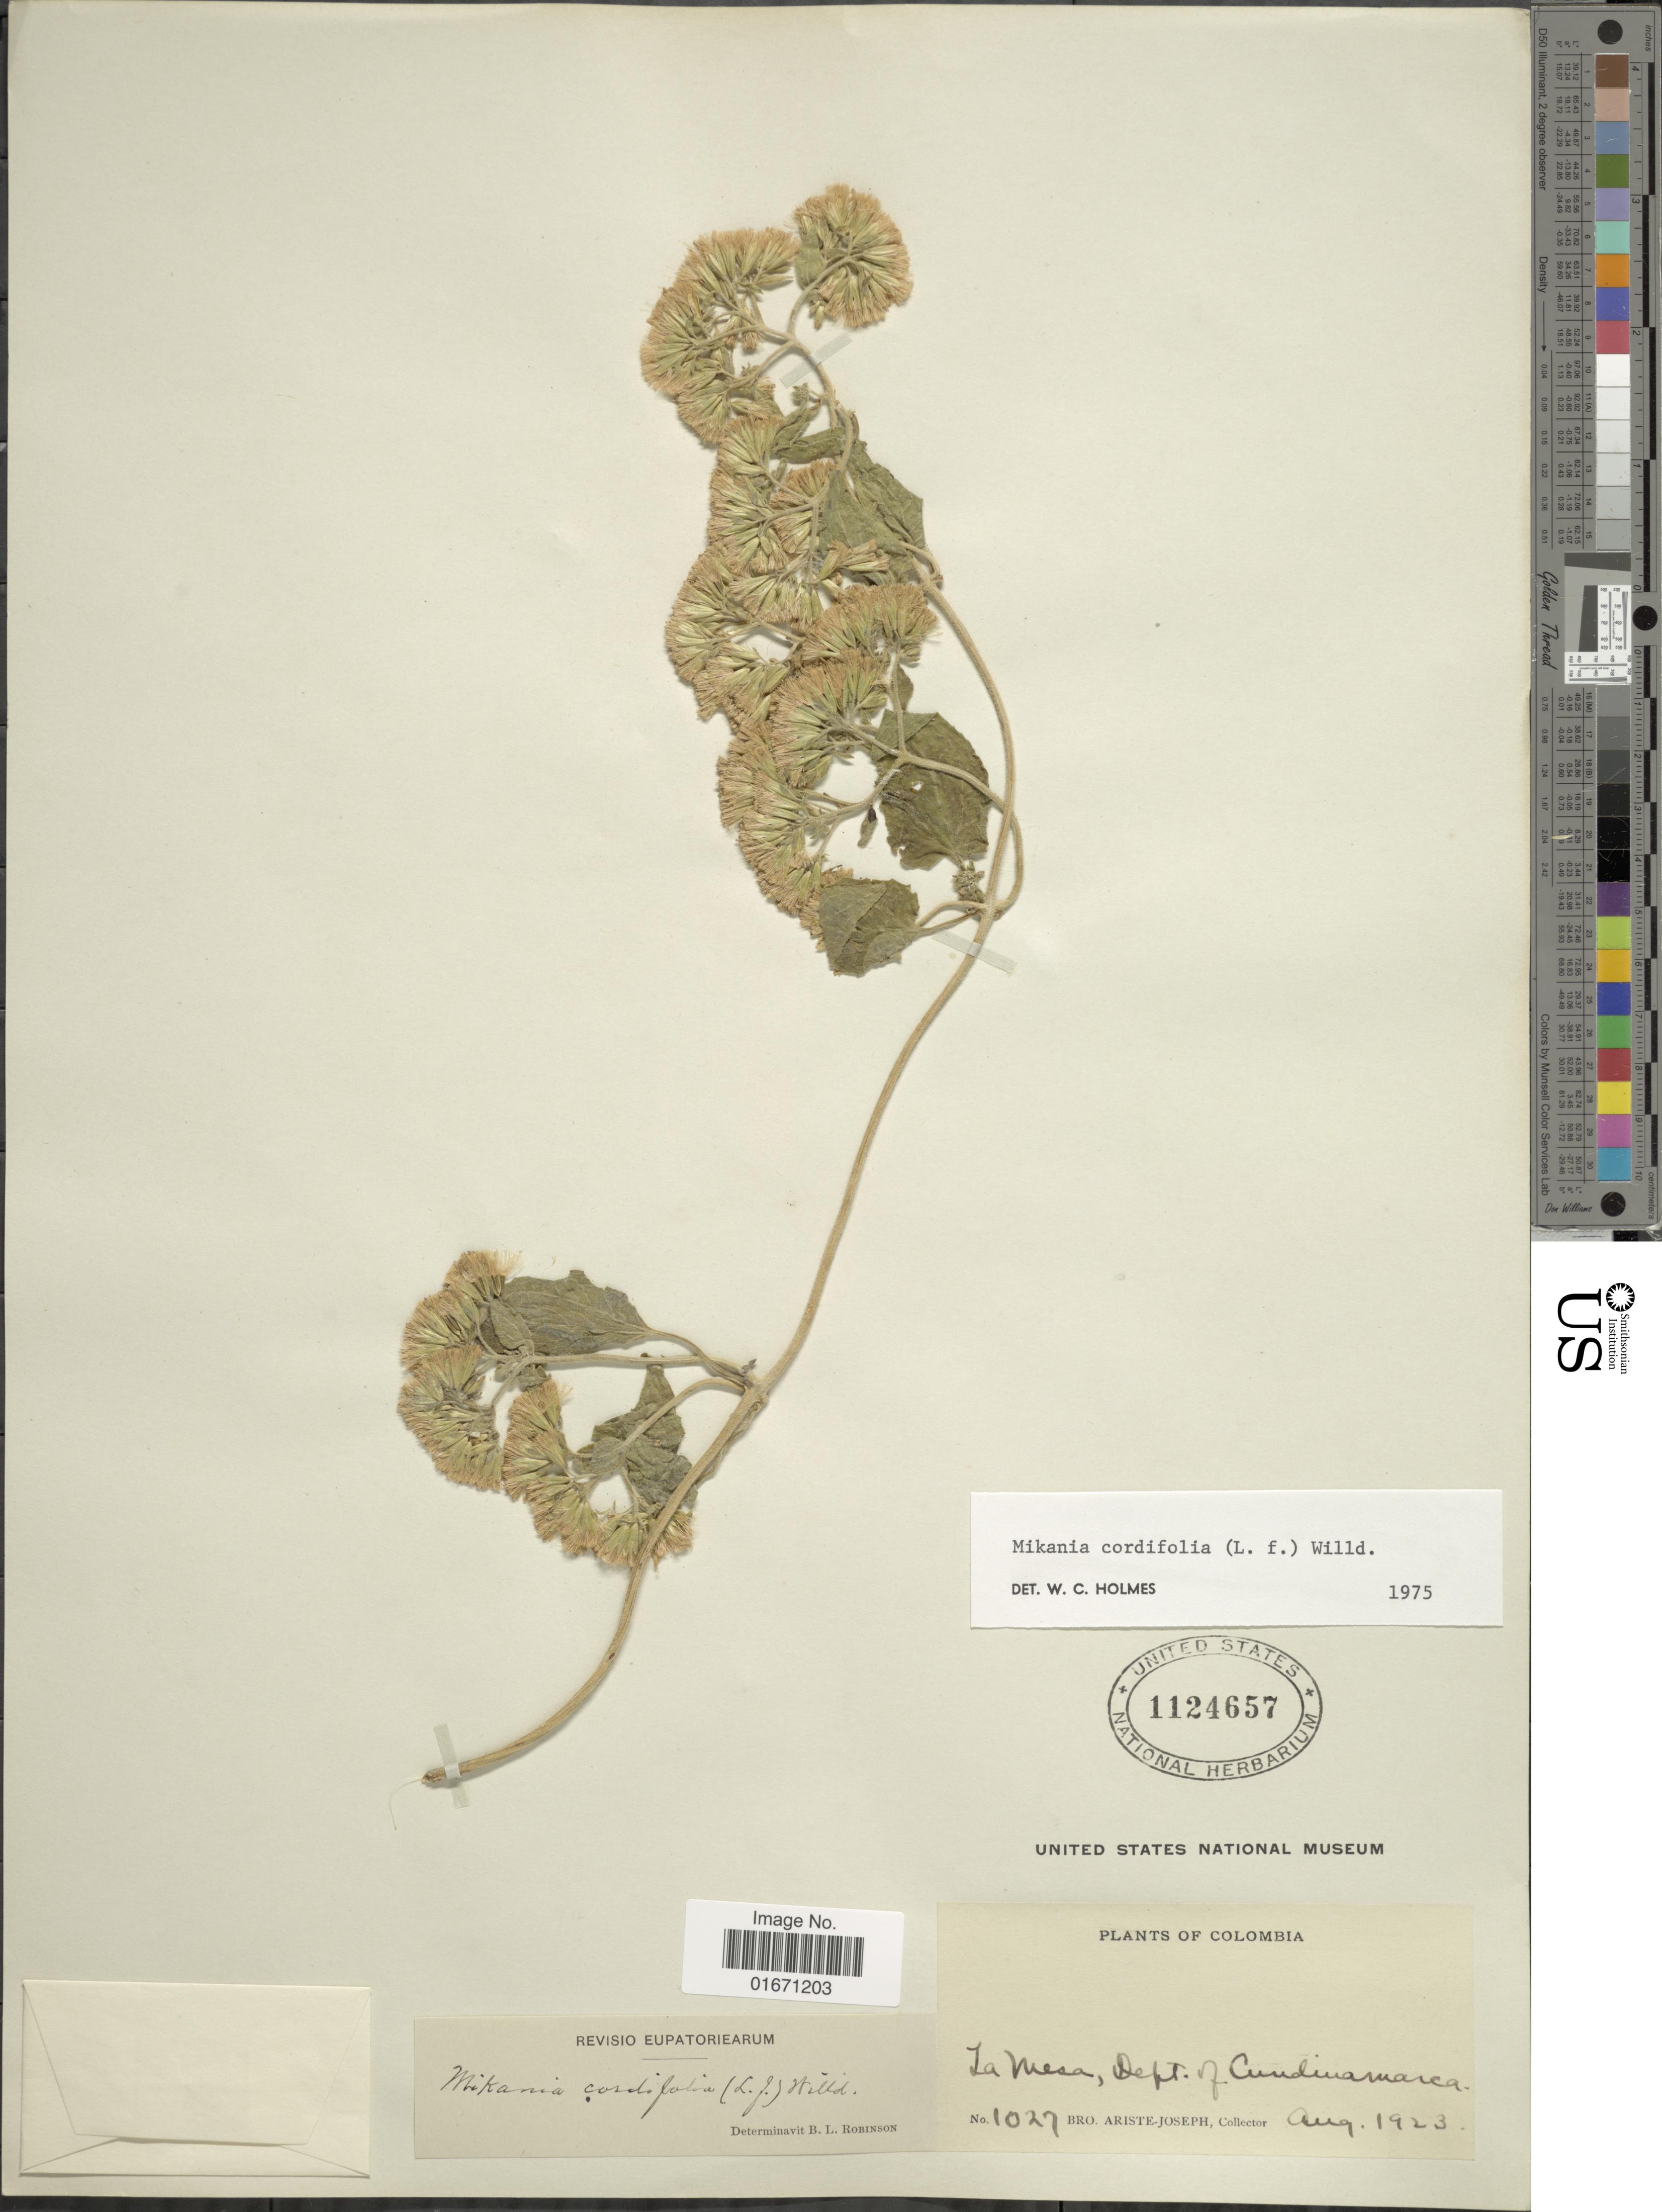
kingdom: Plantae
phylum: Tracheophyta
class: Magnoliopsida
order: Asterales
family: Asteraceae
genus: Mikania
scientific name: Mikania cordifolia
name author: Kunth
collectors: Bro. Ariste-Joseph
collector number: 1027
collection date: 1923-08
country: Colombia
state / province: Cundinamarca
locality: La Mesa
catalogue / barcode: US 1124657